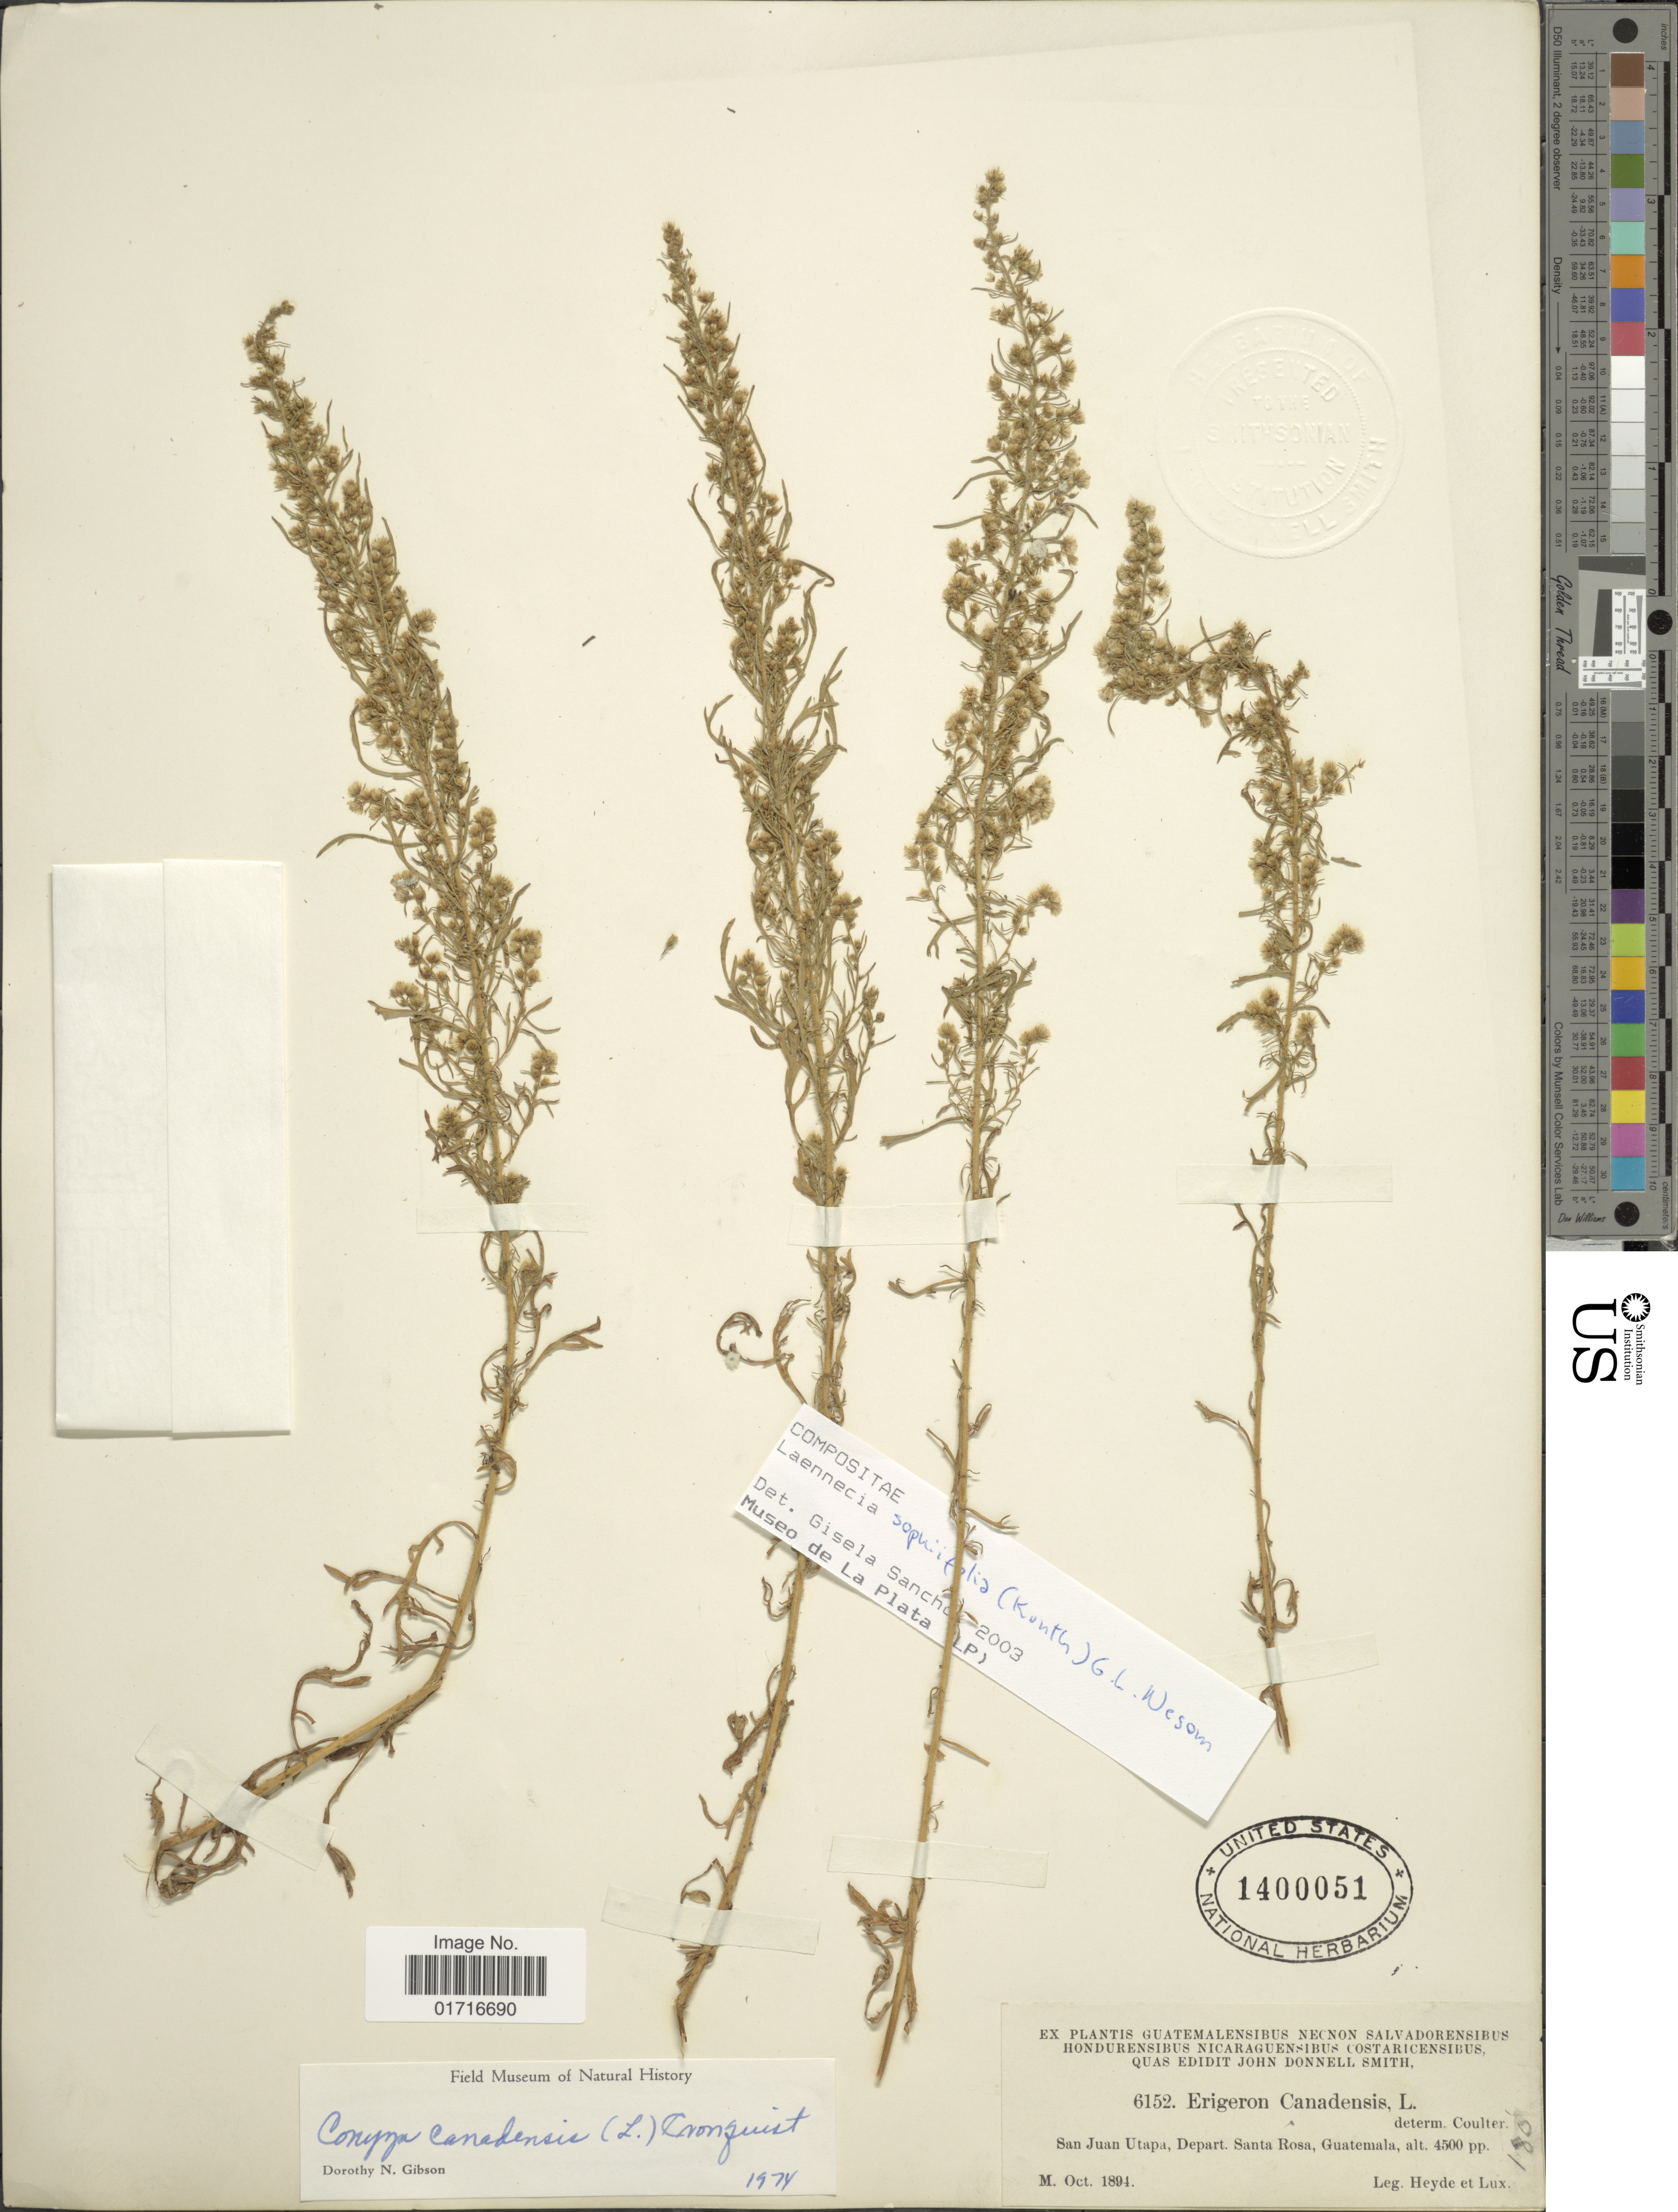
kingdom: Plantae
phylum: Tracheophyta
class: Magnoliopsida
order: Asterales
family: Asteraceae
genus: Conyza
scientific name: Conyza sophiaefolia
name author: Kunth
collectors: Heyde & Lux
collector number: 6152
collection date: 1894-10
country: Guatemala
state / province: Santa Rosa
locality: San Juan Utapa, Depart. Santa Rosa, Guatemala.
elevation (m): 1372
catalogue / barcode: US 1400051